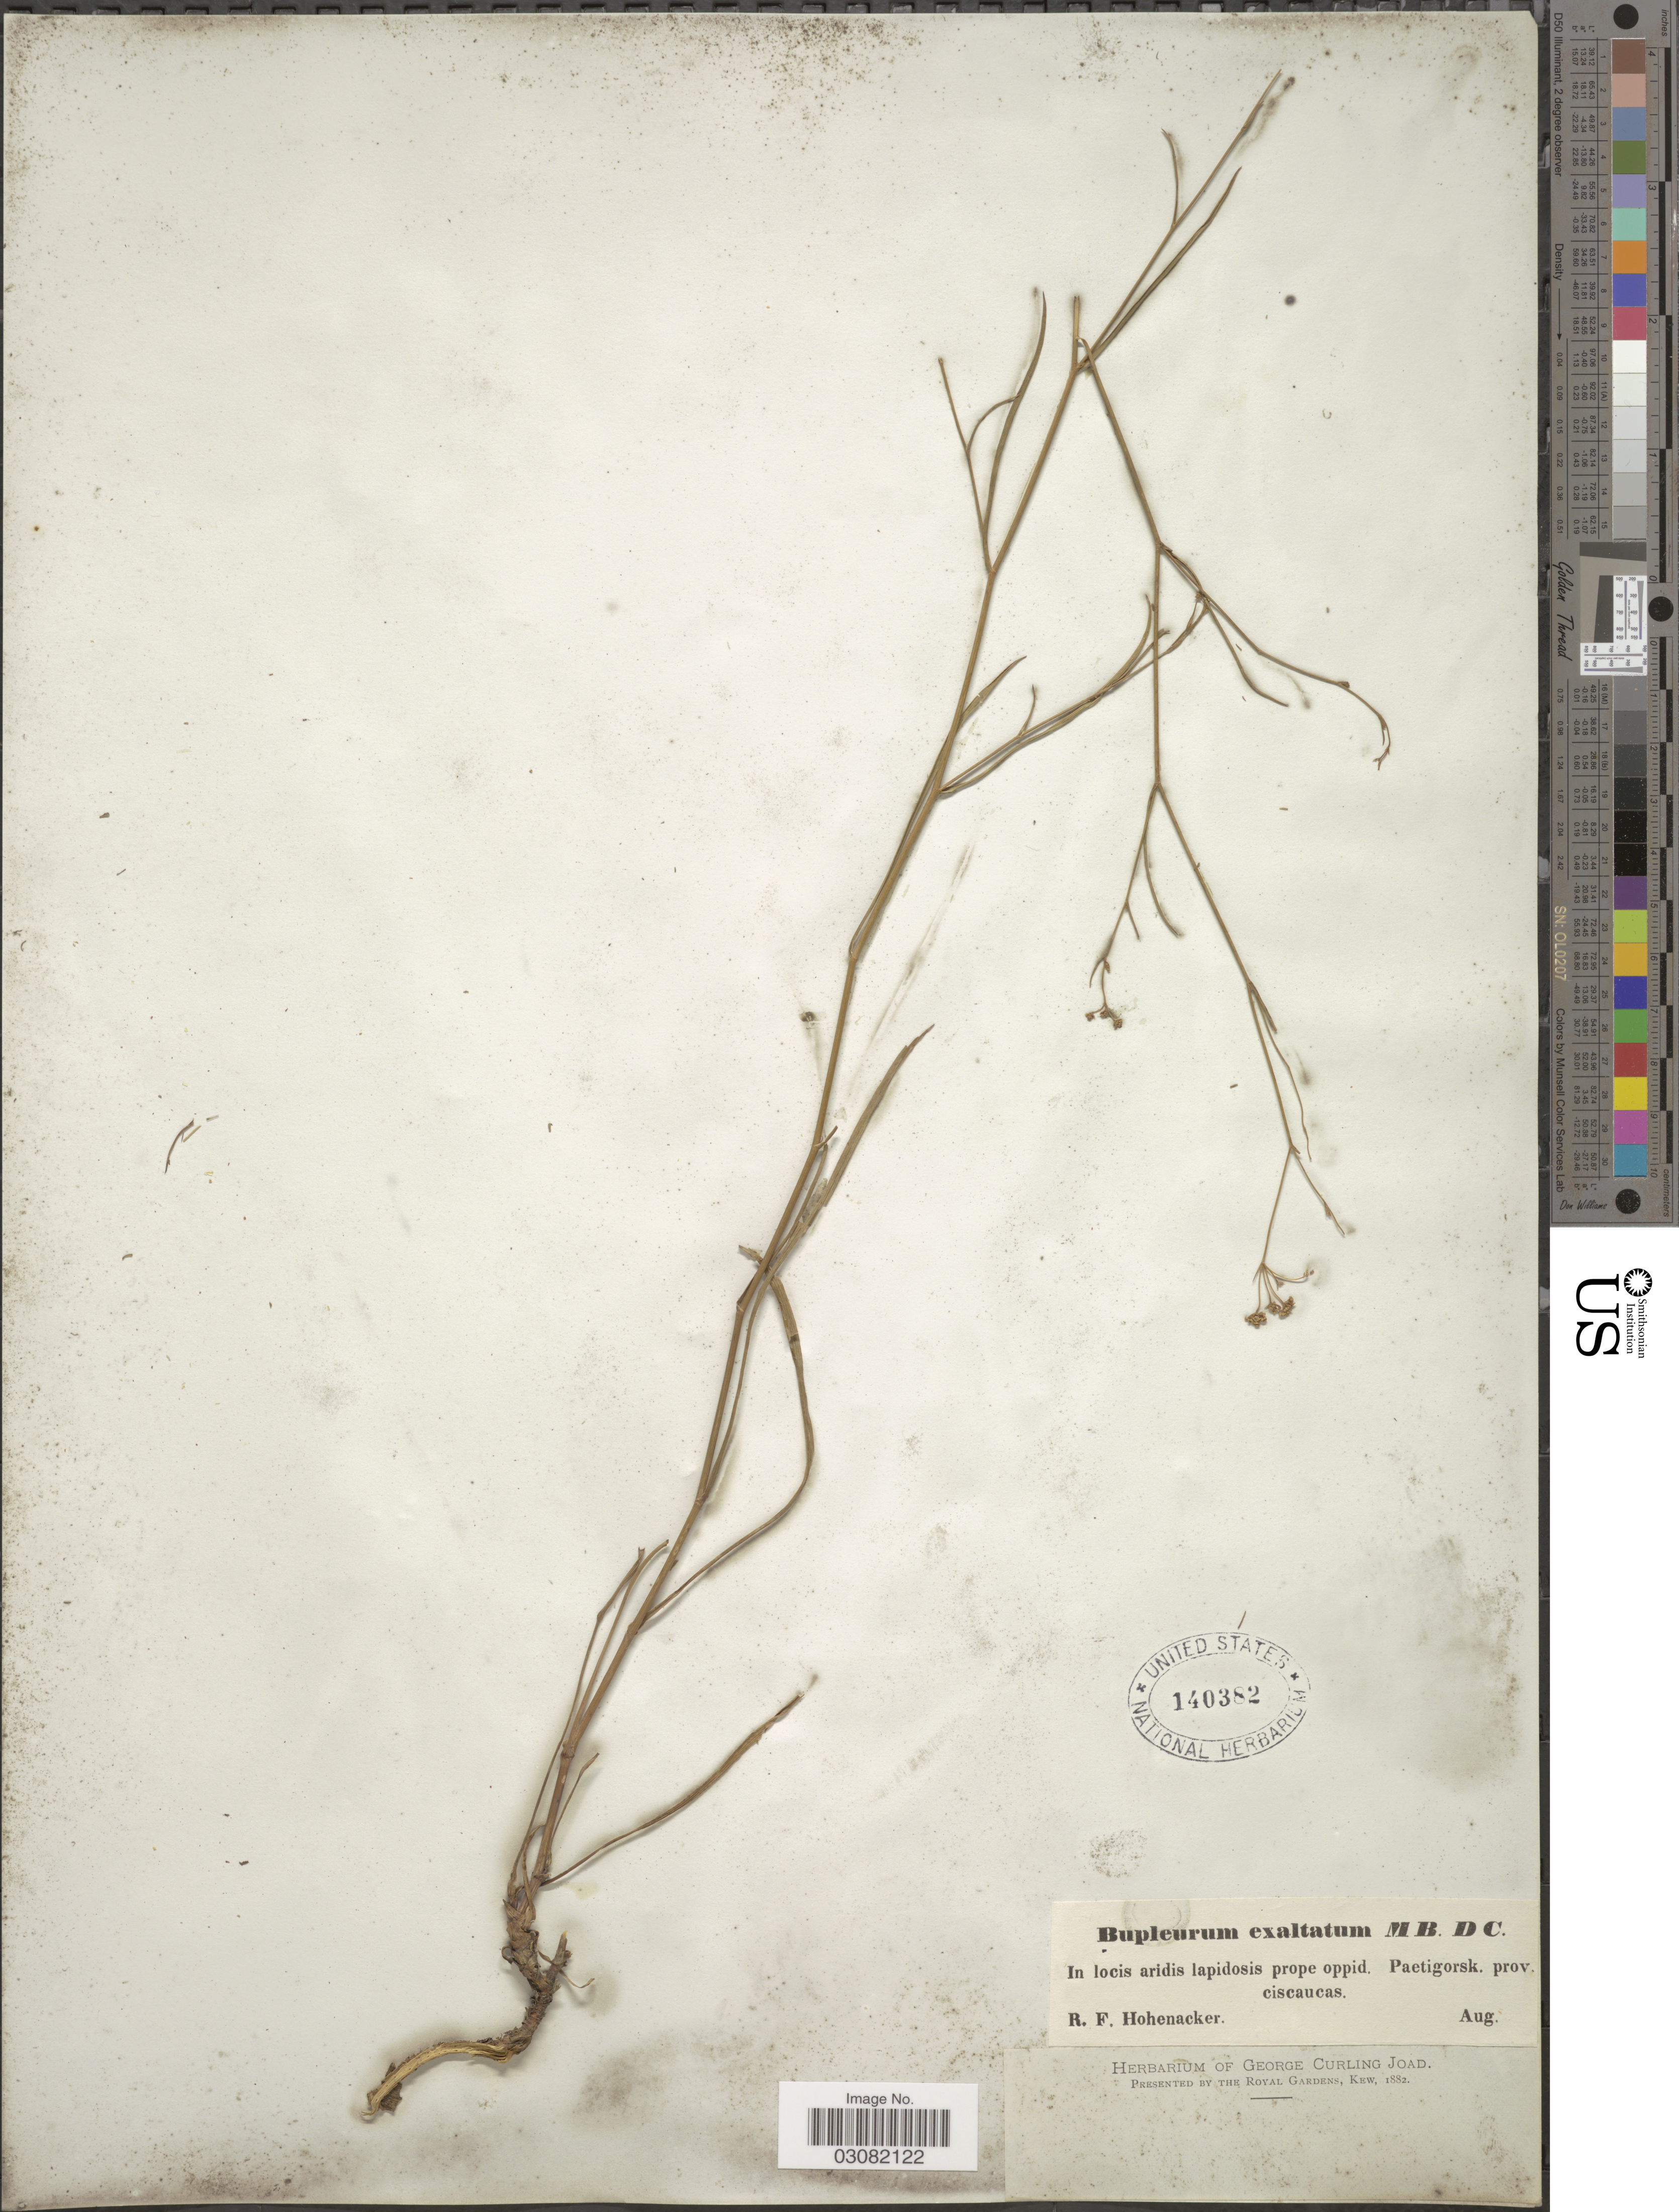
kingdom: Plantae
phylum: Tracheophyta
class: Magnoliopsida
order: Apiales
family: Apiaceae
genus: Bupleurum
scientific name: Bupleurum exaltatum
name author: M. Bieb.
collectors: R. F. Hohenacker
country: Russian Federation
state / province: Stavropol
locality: In locis aridis lapidosis prope oppid. Paetigorsk. prov. ciscaucas.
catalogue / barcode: US 140382